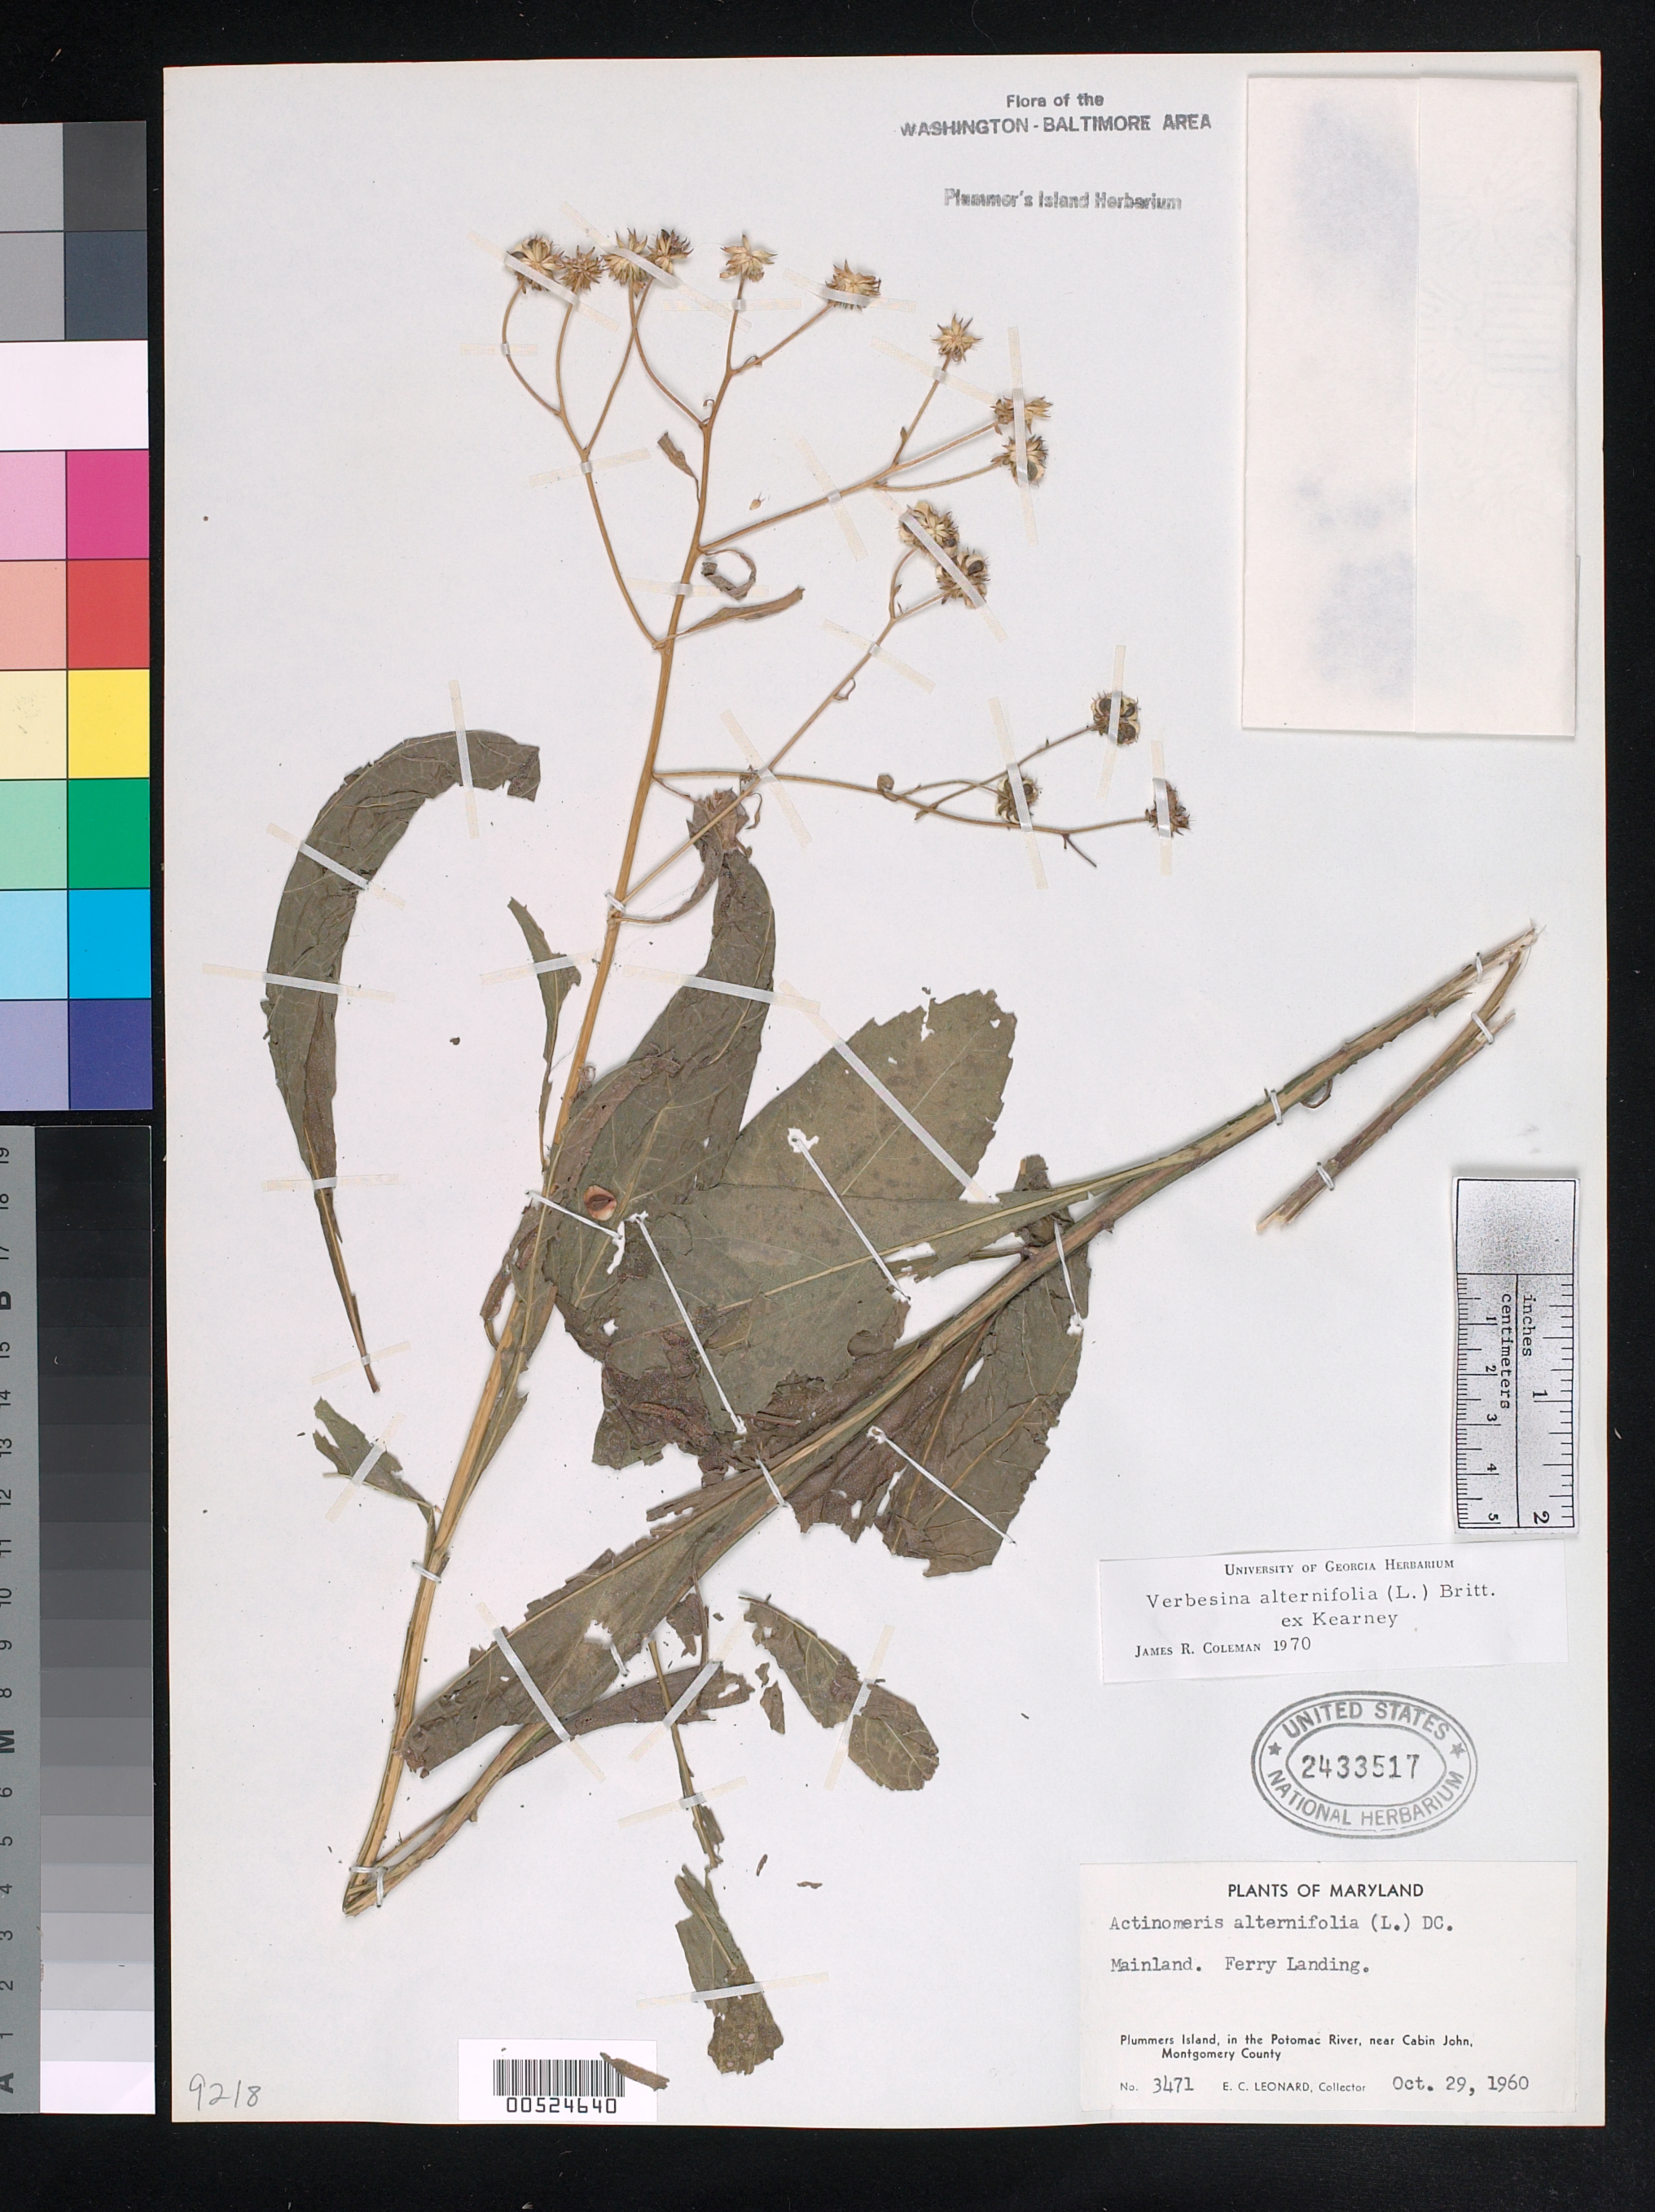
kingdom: Plantae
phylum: Tracheophyta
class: Magnoliopsida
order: Asterales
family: Asteraceae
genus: Verbesina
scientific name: Verbesina alternifolia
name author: (L.) Britton ex Kearney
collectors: G. M. Leonard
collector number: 3471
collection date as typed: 29 Oct 1960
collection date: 1960-10-29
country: United States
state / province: Maryland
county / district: Montgomery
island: Plummers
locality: Plummers Island, near Cabin John Plummers Island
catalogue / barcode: US 524640